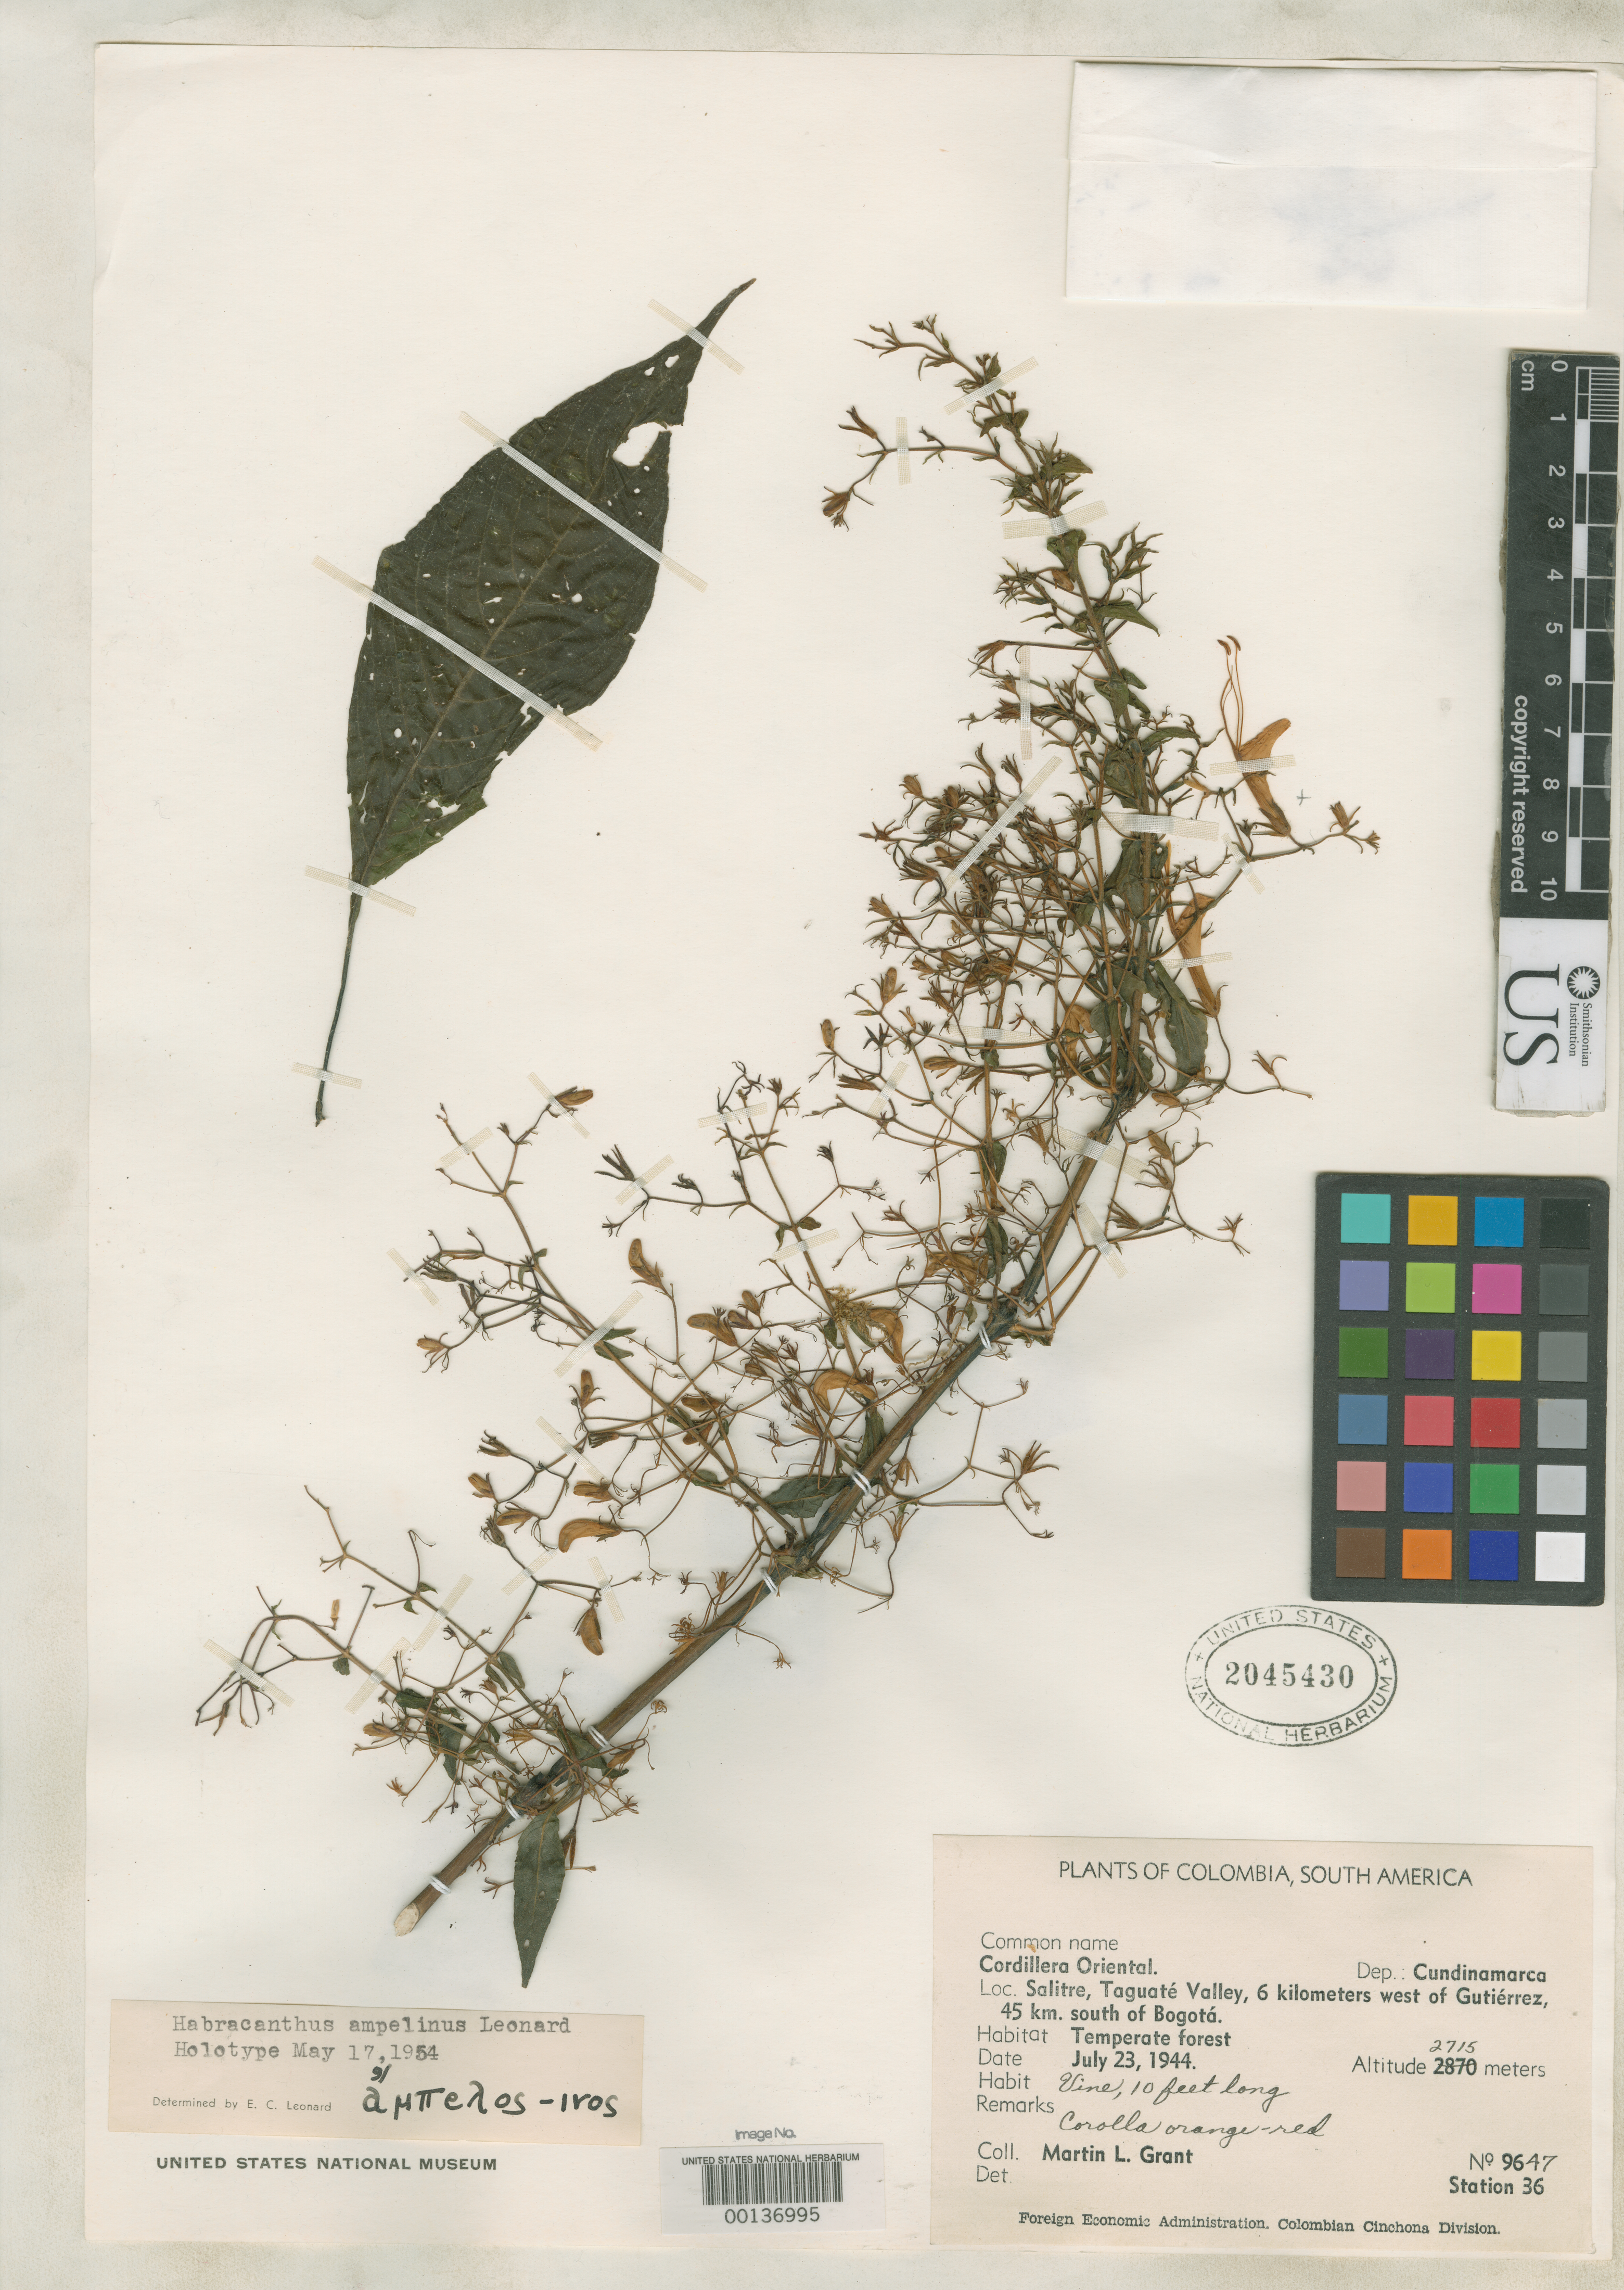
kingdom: Plantae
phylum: Tracheophyta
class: Magnoliopsida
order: Lamiales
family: Acanthaceae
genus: Habracanthus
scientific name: Habracanthus ampelinus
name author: Leonard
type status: Holotype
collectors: M. L. Grant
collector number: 9647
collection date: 1944-07-23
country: Colombia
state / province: Cundinamarca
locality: SWalitre, Taguate Valley, 6 km west of Gutierrez, 45 km south of Bogota.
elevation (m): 2715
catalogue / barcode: US 2045430